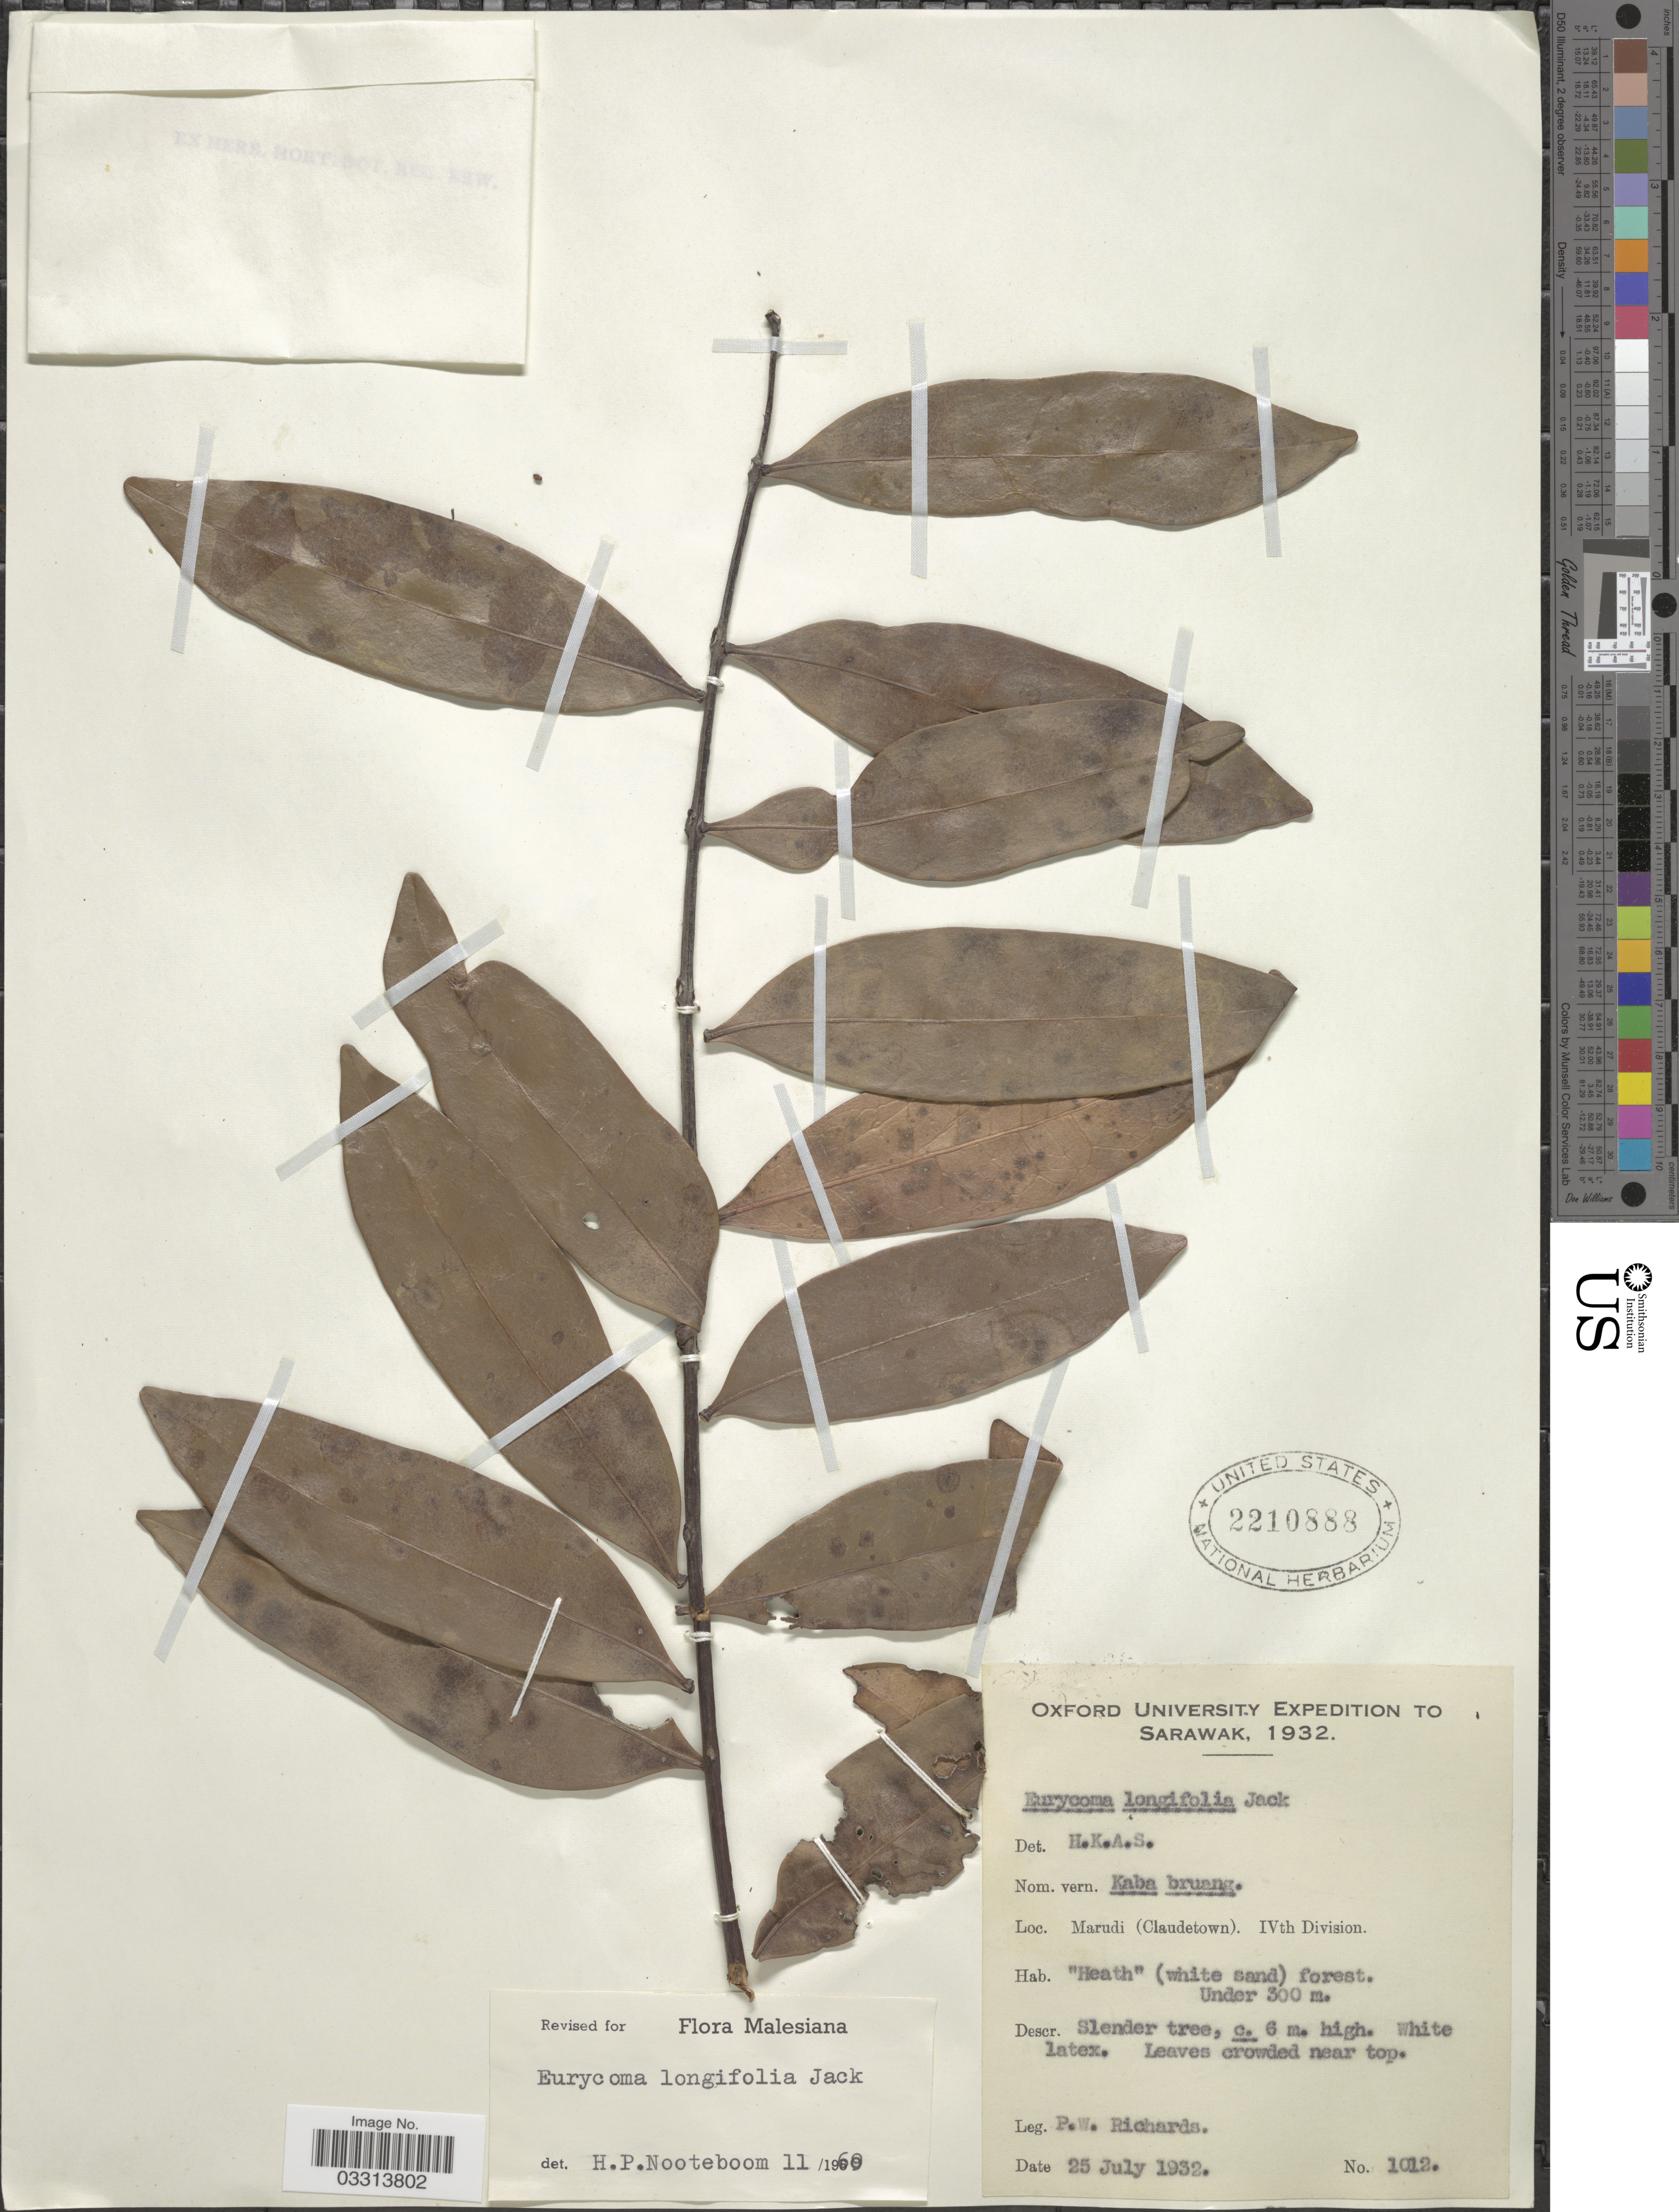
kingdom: Plantae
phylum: Tracheophyta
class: Magnoliopsida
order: Sapindales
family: Simaroubaceae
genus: Eurycoma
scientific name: Eurycoma apiculata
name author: A.W. Benn.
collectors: P. Richards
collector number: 1012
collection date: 1932-07-25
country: Malaysia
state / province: Sarawak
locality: Marudi (Claudetown). IVth Division.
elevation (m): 300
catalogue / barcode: US 2210888